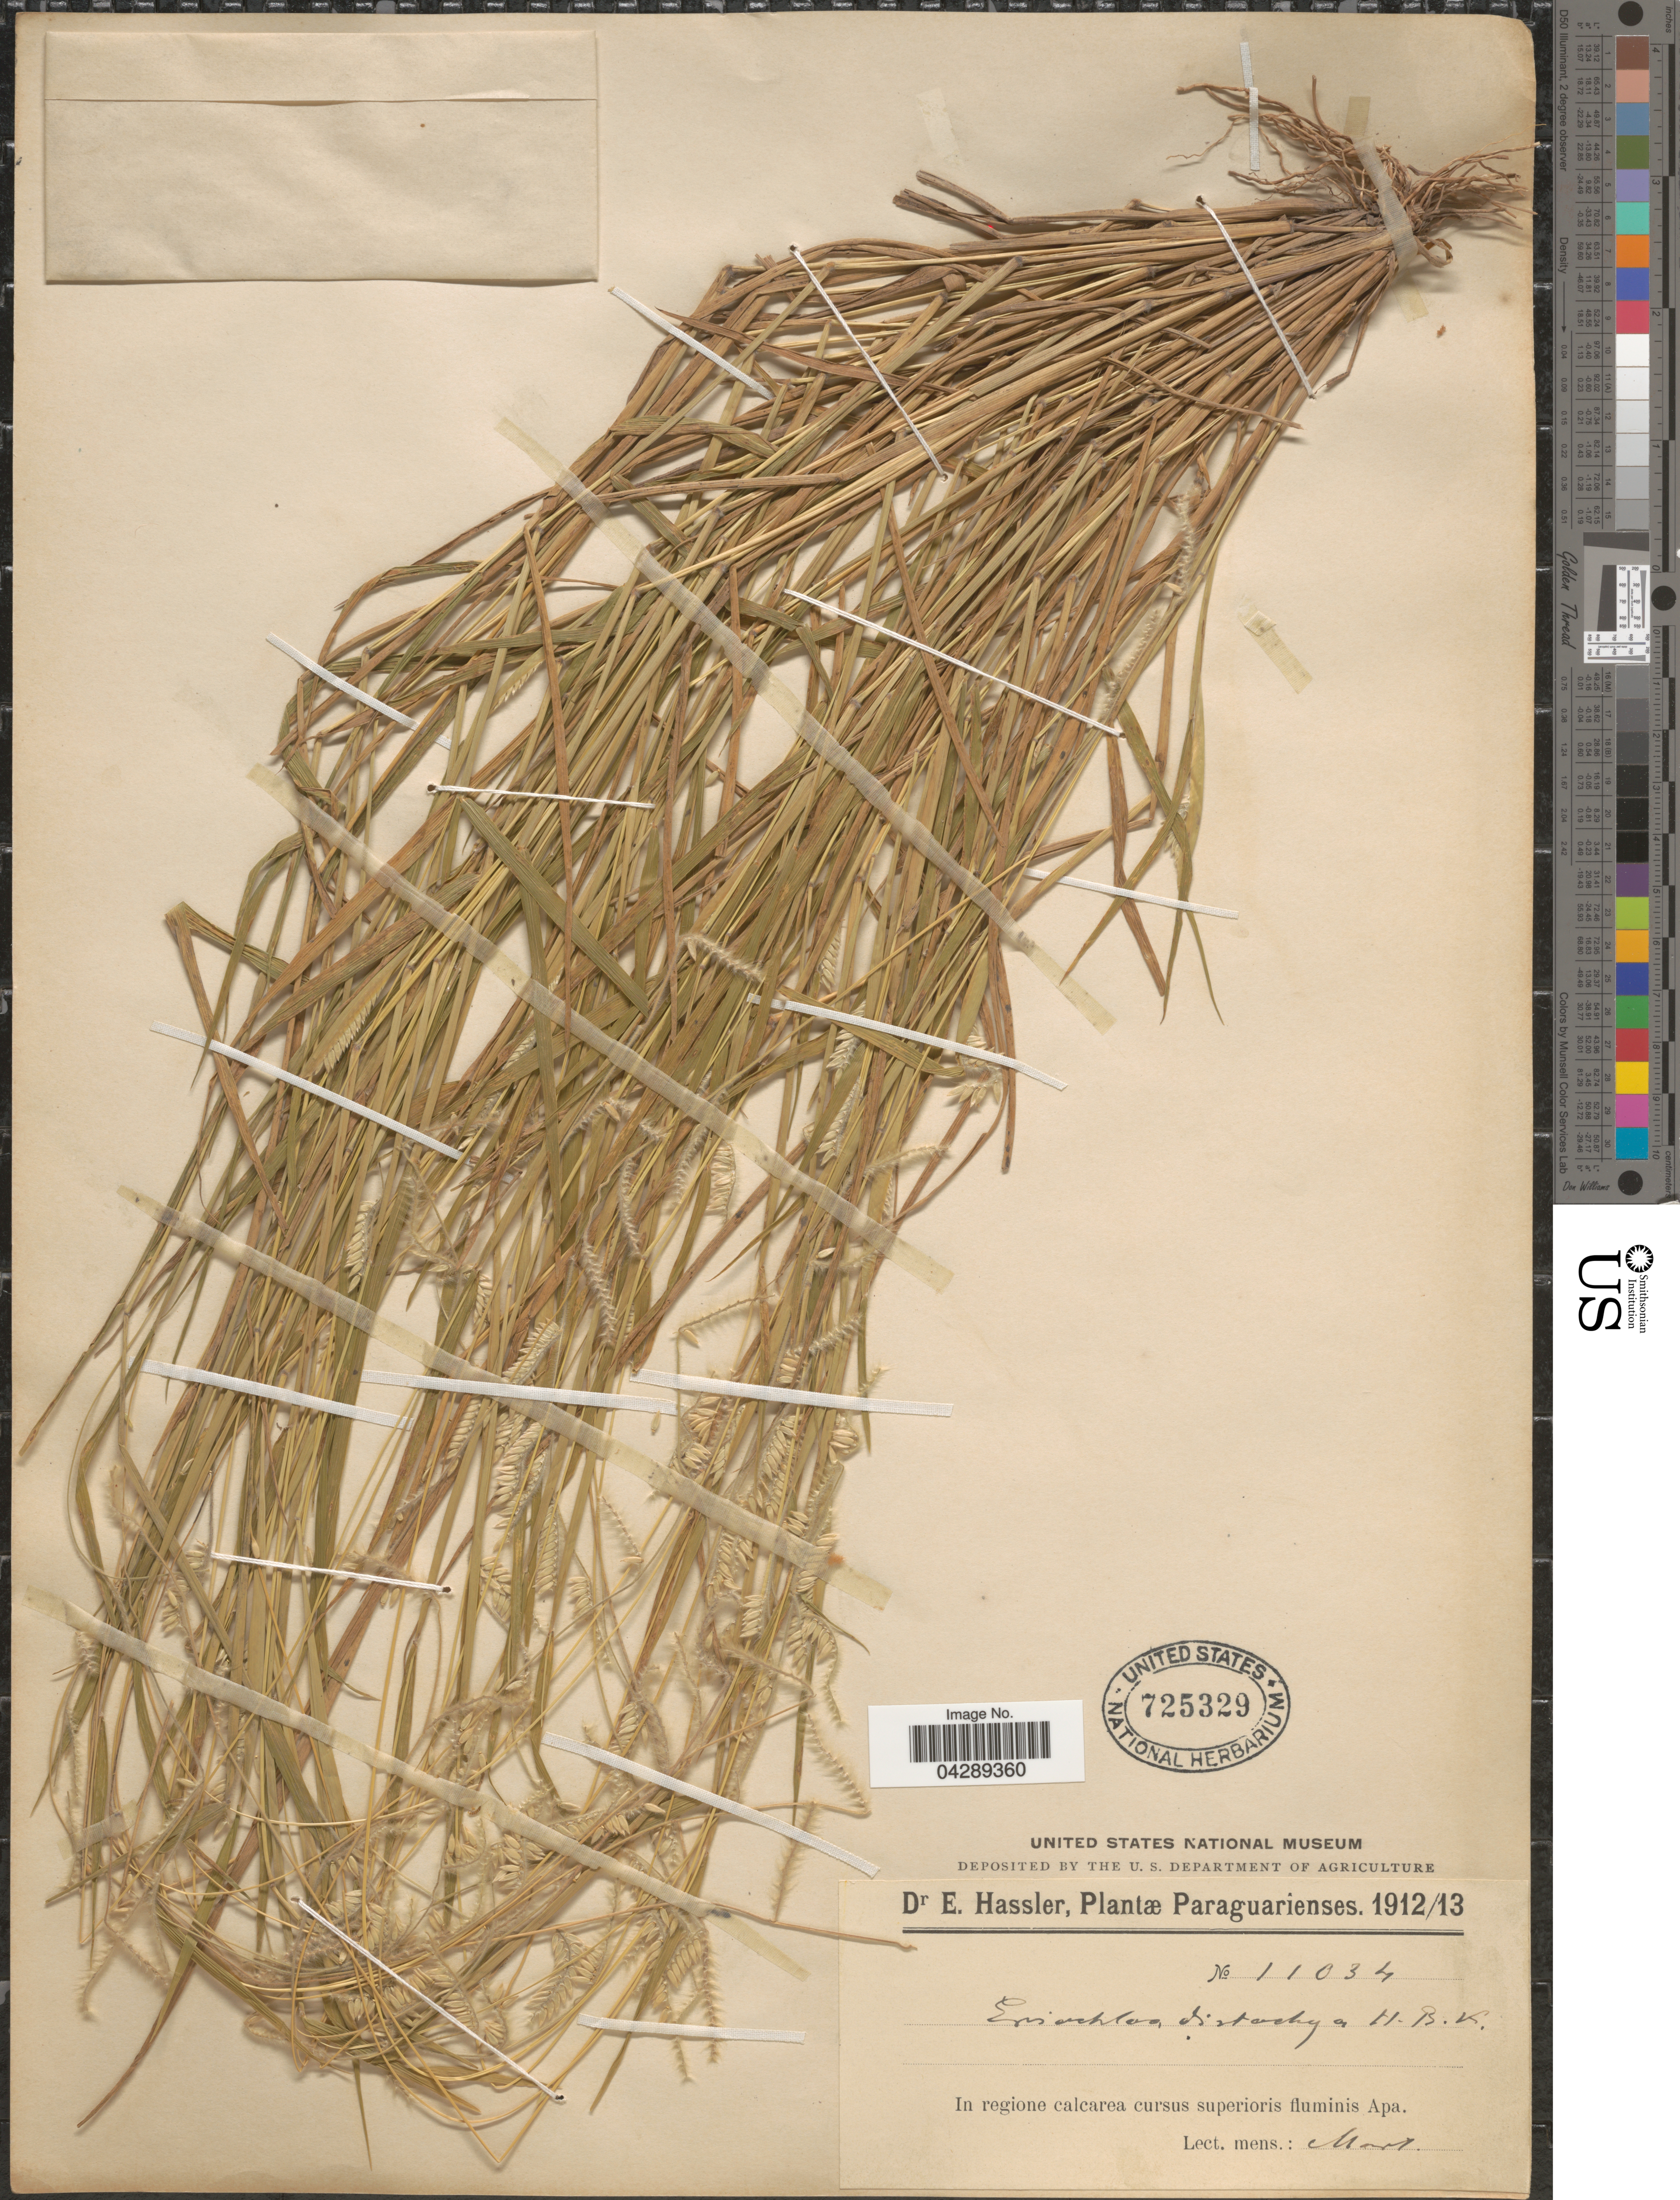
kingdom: Plantae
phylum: Tracheophyta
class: Liliopsida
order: Poales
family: Poaceae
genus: Eriochloa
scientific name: Eriochloa distachya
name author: Kunth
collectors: E. Hassler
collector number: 11034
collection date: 1912-03/1913-03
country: Paraguay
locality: In regione calcarea cursus superioris fluminis Apa.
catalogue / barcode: US 725329